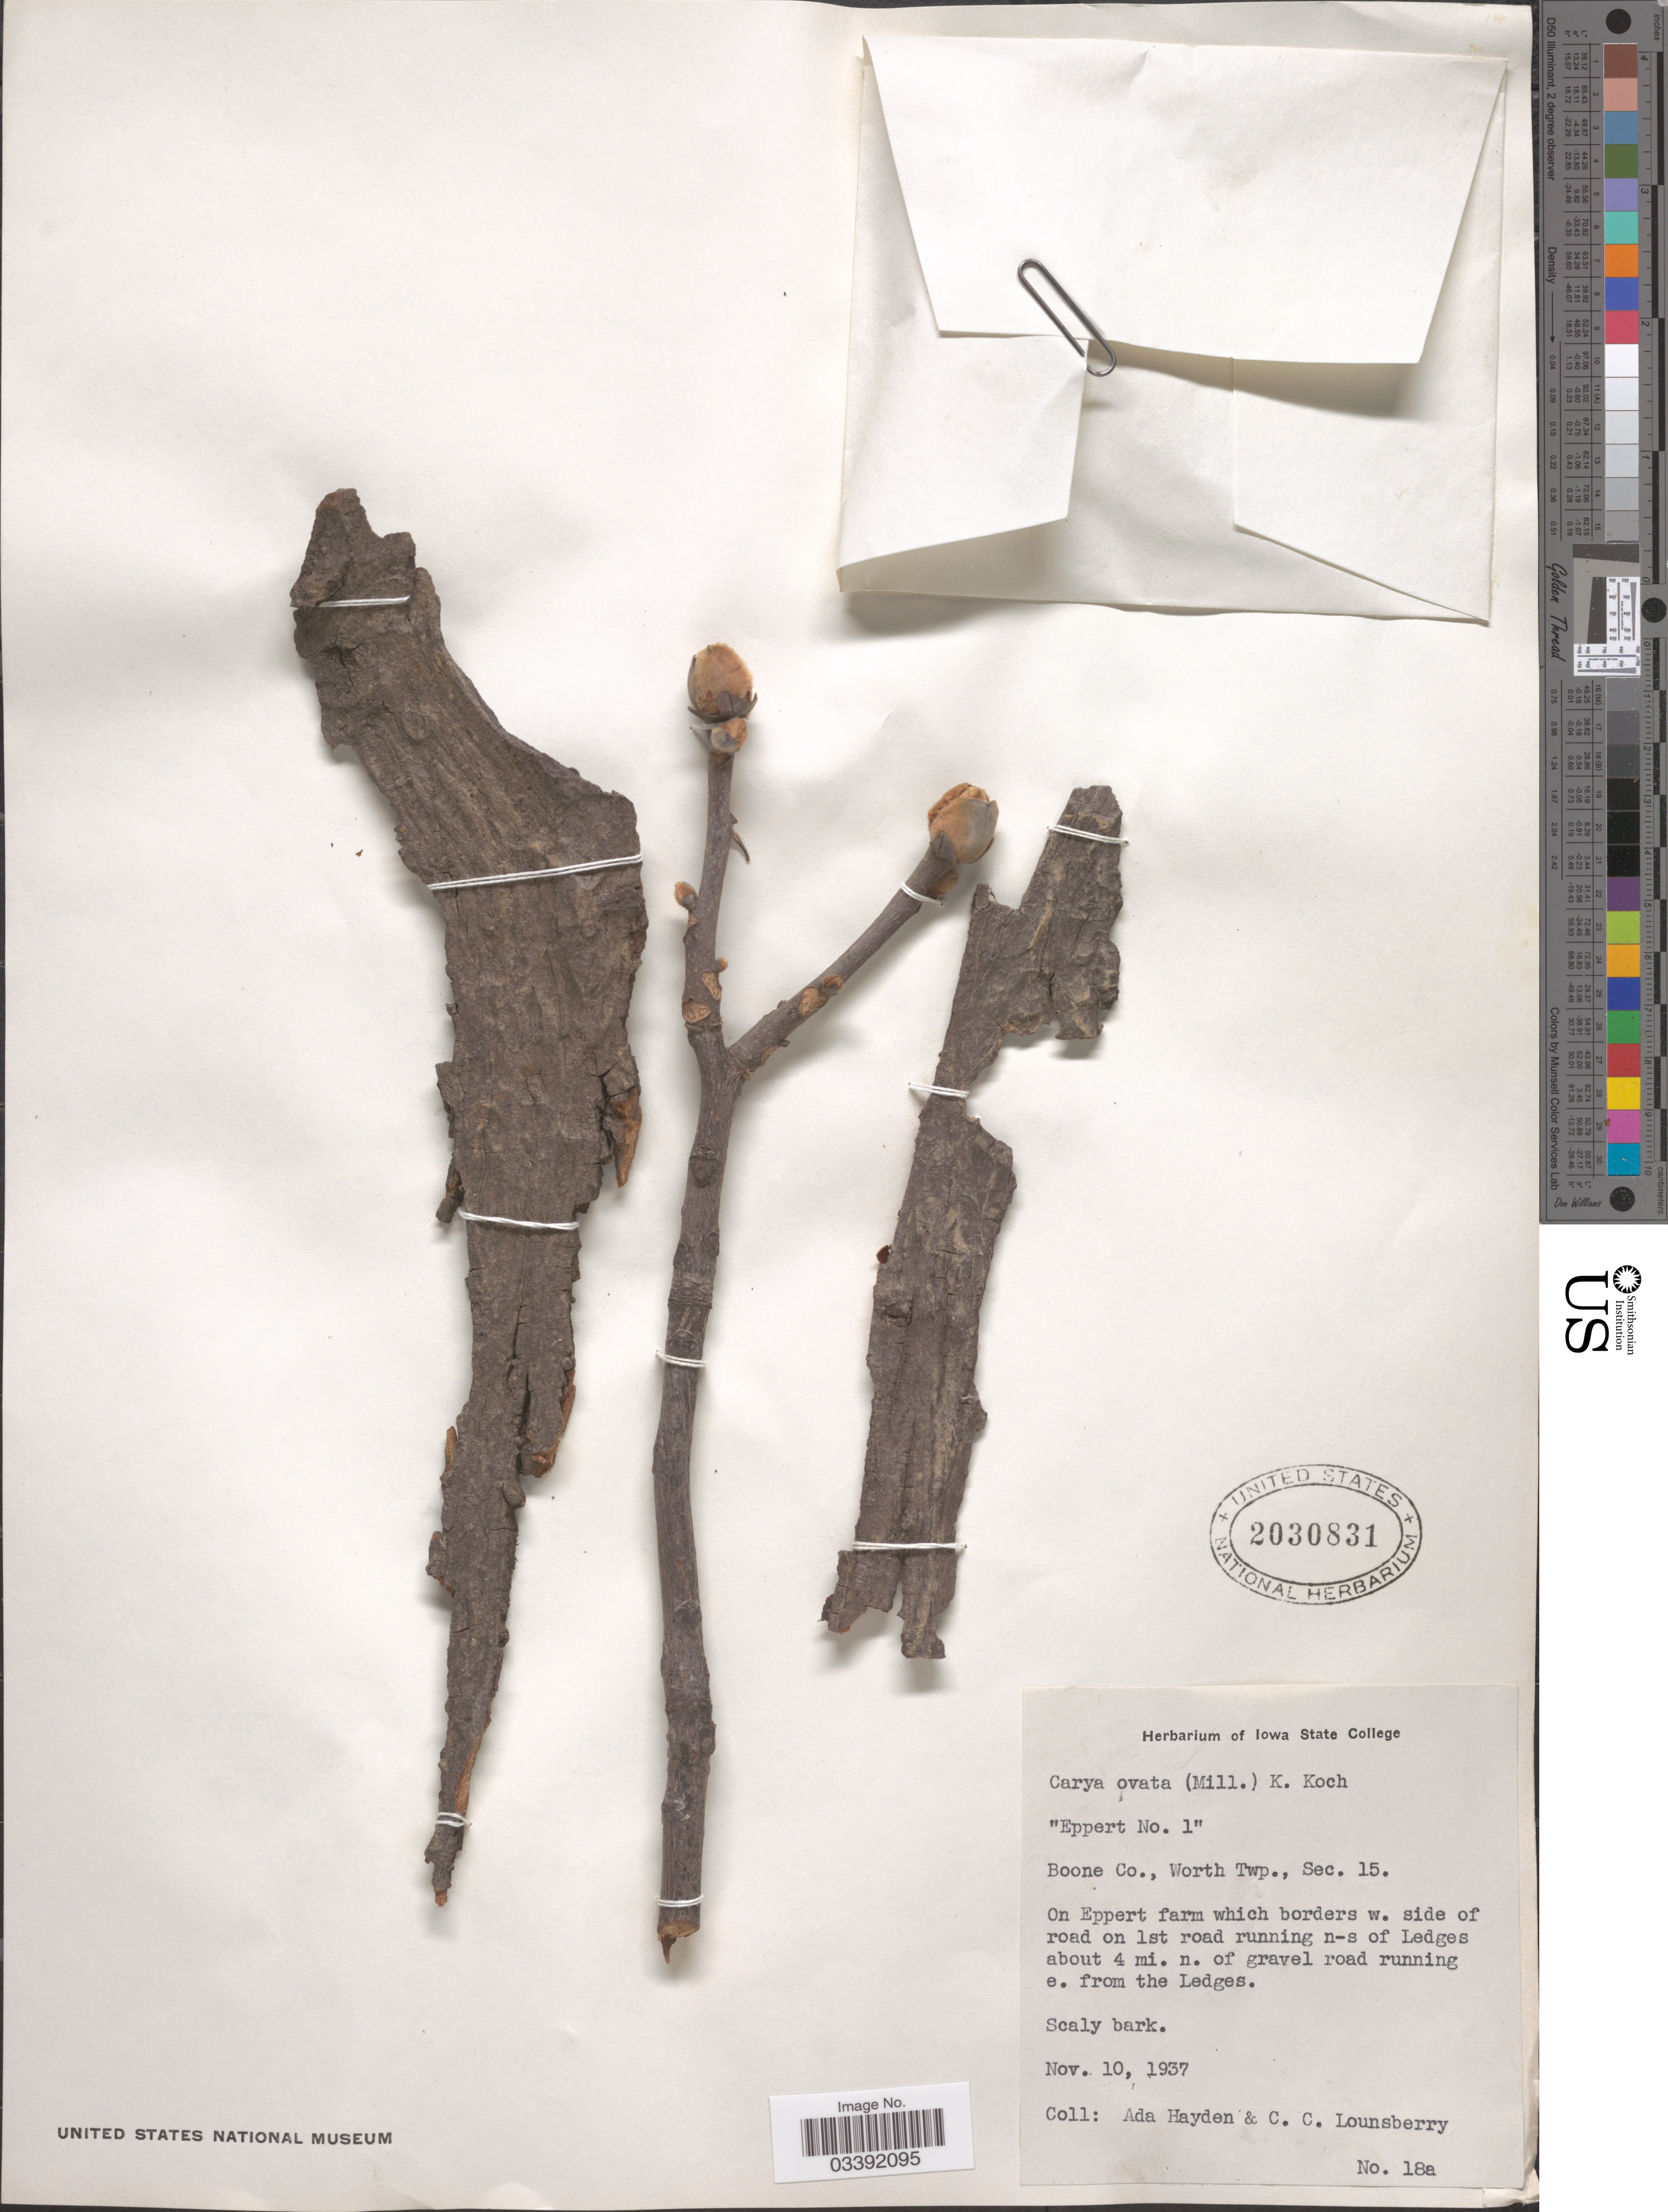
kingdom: Plantae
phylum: Tracheophyta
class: Magnoliopsida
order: Fagales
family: Juglandaceae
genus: Carya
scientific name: Carya ovata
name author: (Mill.) K. Koch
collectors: Ada Hayden & C. Lounsberry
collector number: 18a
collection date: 1937-11-10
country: United States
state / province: Iowa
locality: Boone Co., Worth Twp., Sec. 15. On Epper farm whcih borders w. side of road on 1st road running n-s of Ledges about 4 mi. n. of gravel road running e. from the Ledges.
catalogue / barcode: US 2030831